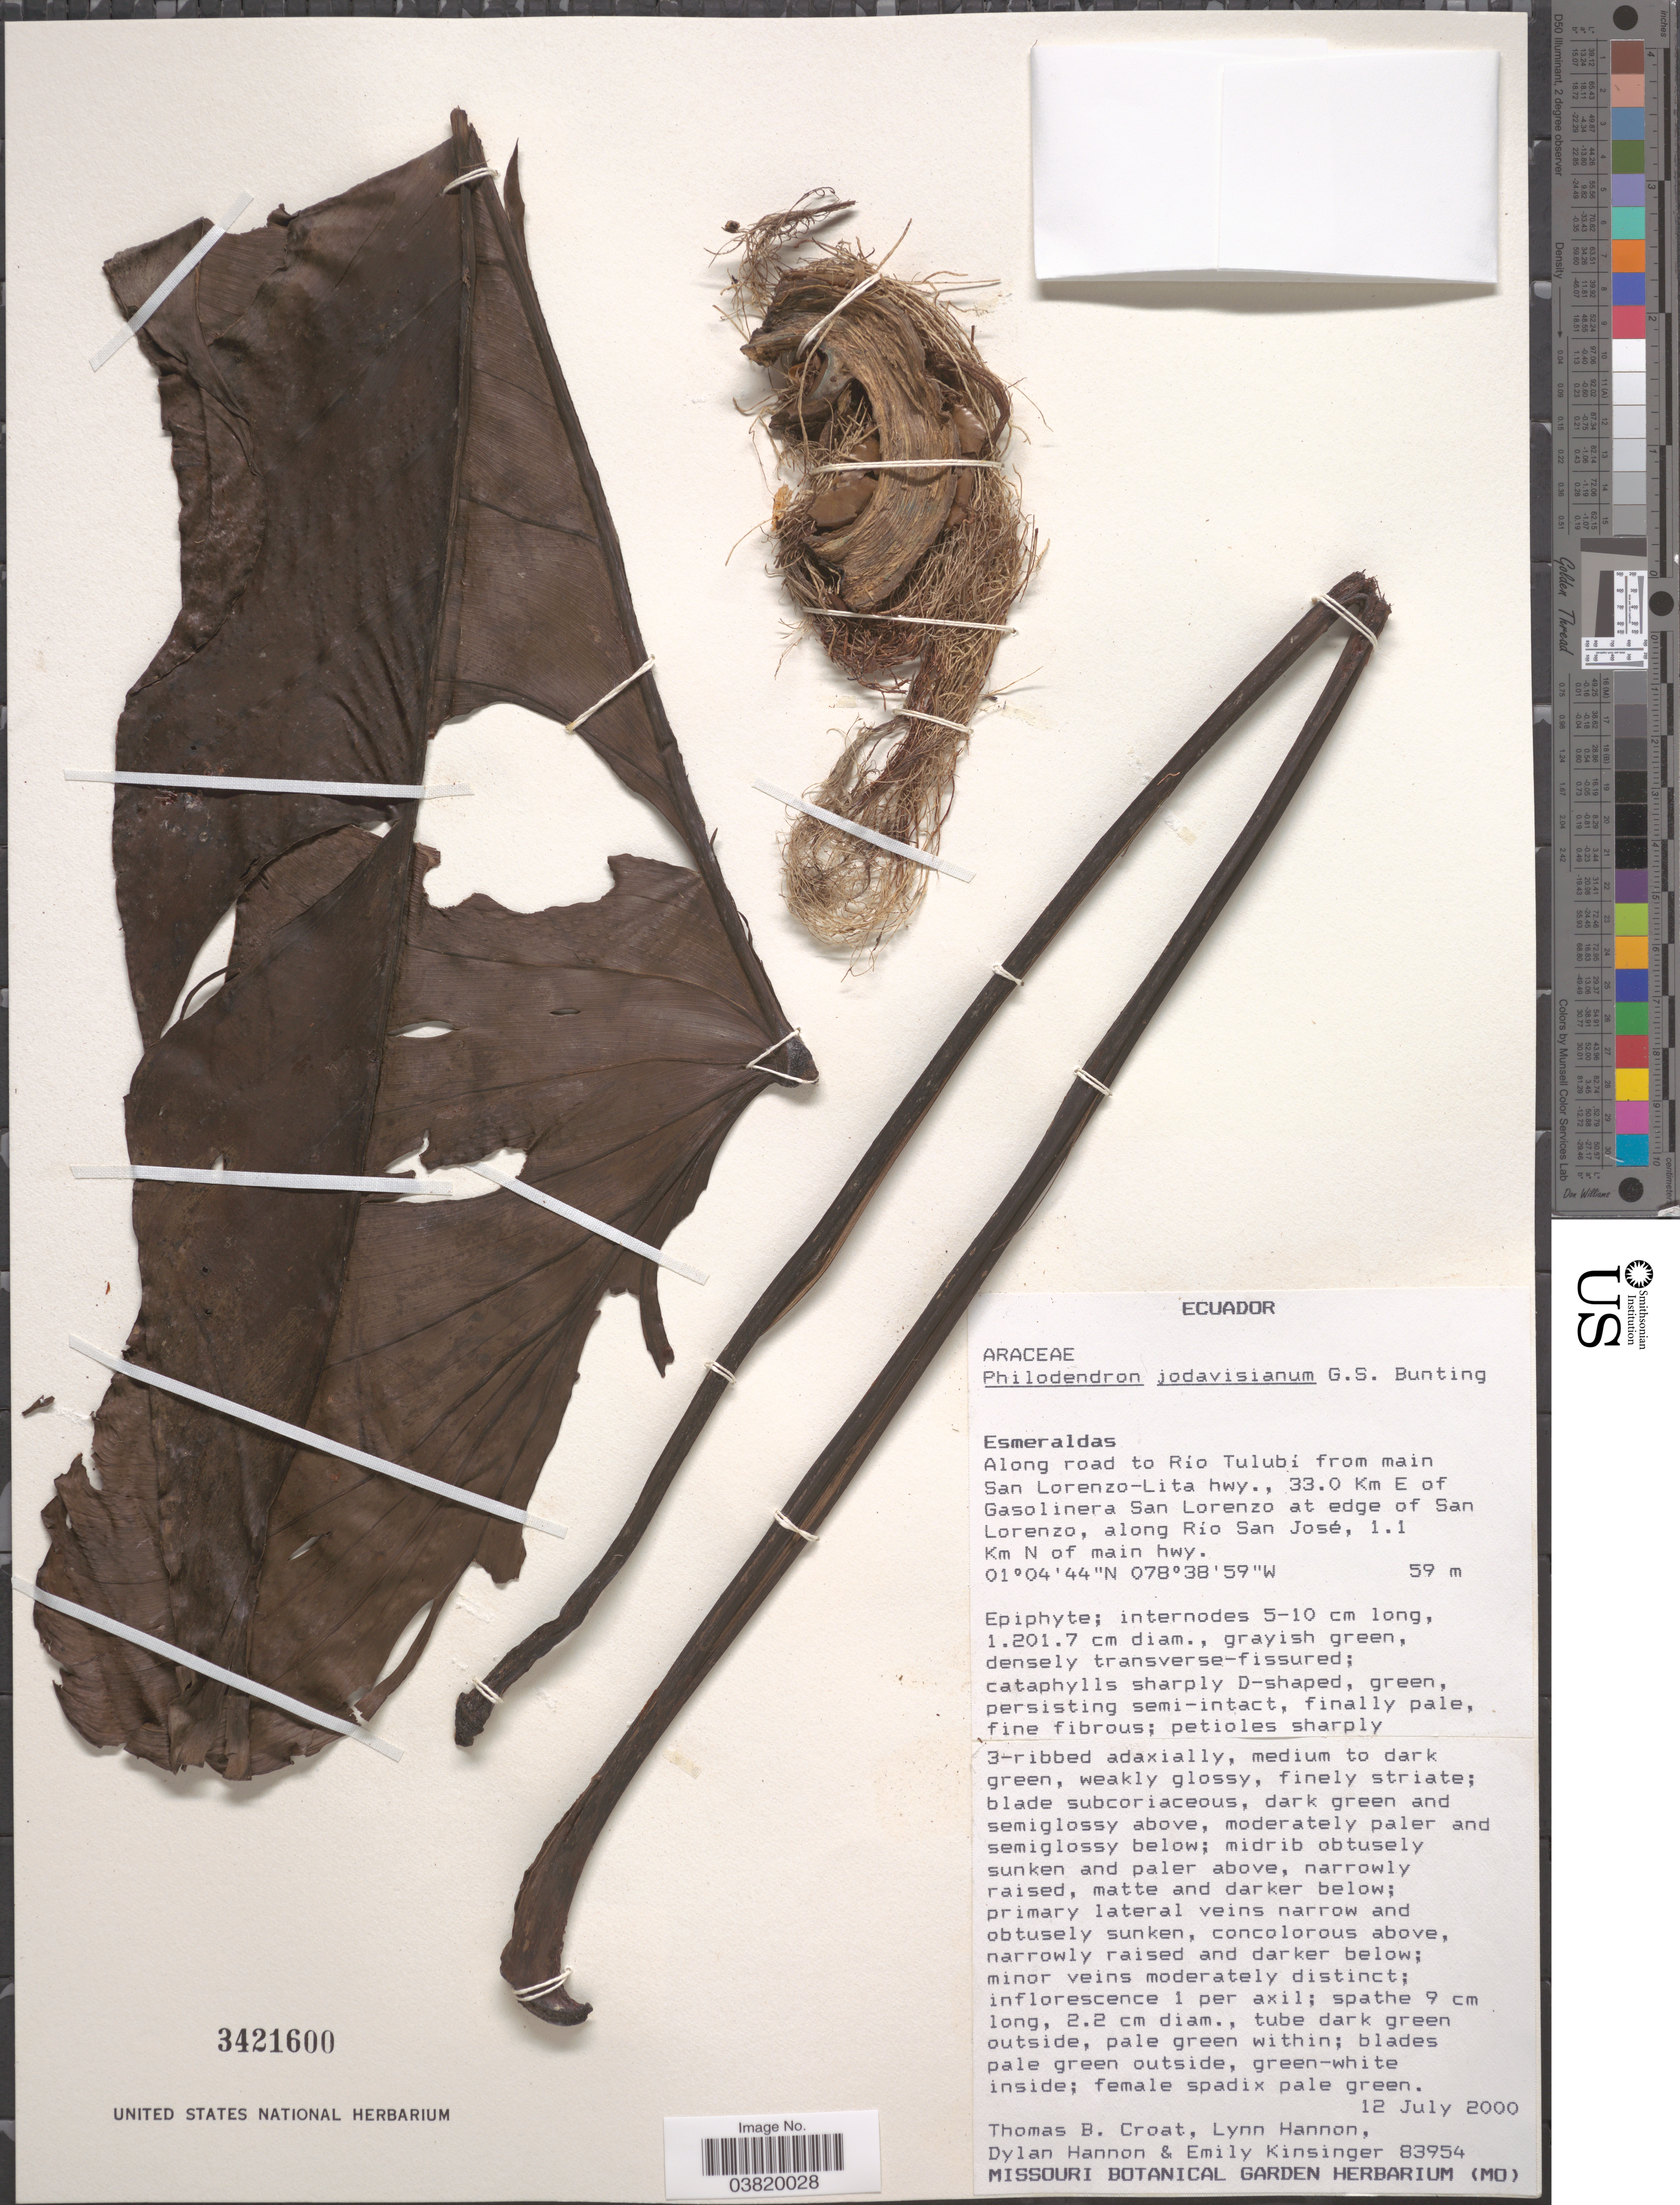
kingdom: Plantae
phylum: Tracheophyta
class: Liliopsida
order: Alismatales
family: Araceae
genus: Philodendron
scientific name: Philodendron jodavisianum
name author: G.S. Bunting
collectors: T. B. Croat, L. Hannon, D. Hannon & E. Kinsinger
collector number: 83954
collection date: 2000-07-12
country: Ecuador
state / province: Esmeraldas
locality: Along road to Río Tulubi from main San Lorenzo-Lita hwy., 33.0 Km E of Gasolinera San Lorenzo at edge of San Lorenzo, along Río San José, 1.1 Km N of main hwy.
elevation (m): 59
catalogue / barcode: US 3421600